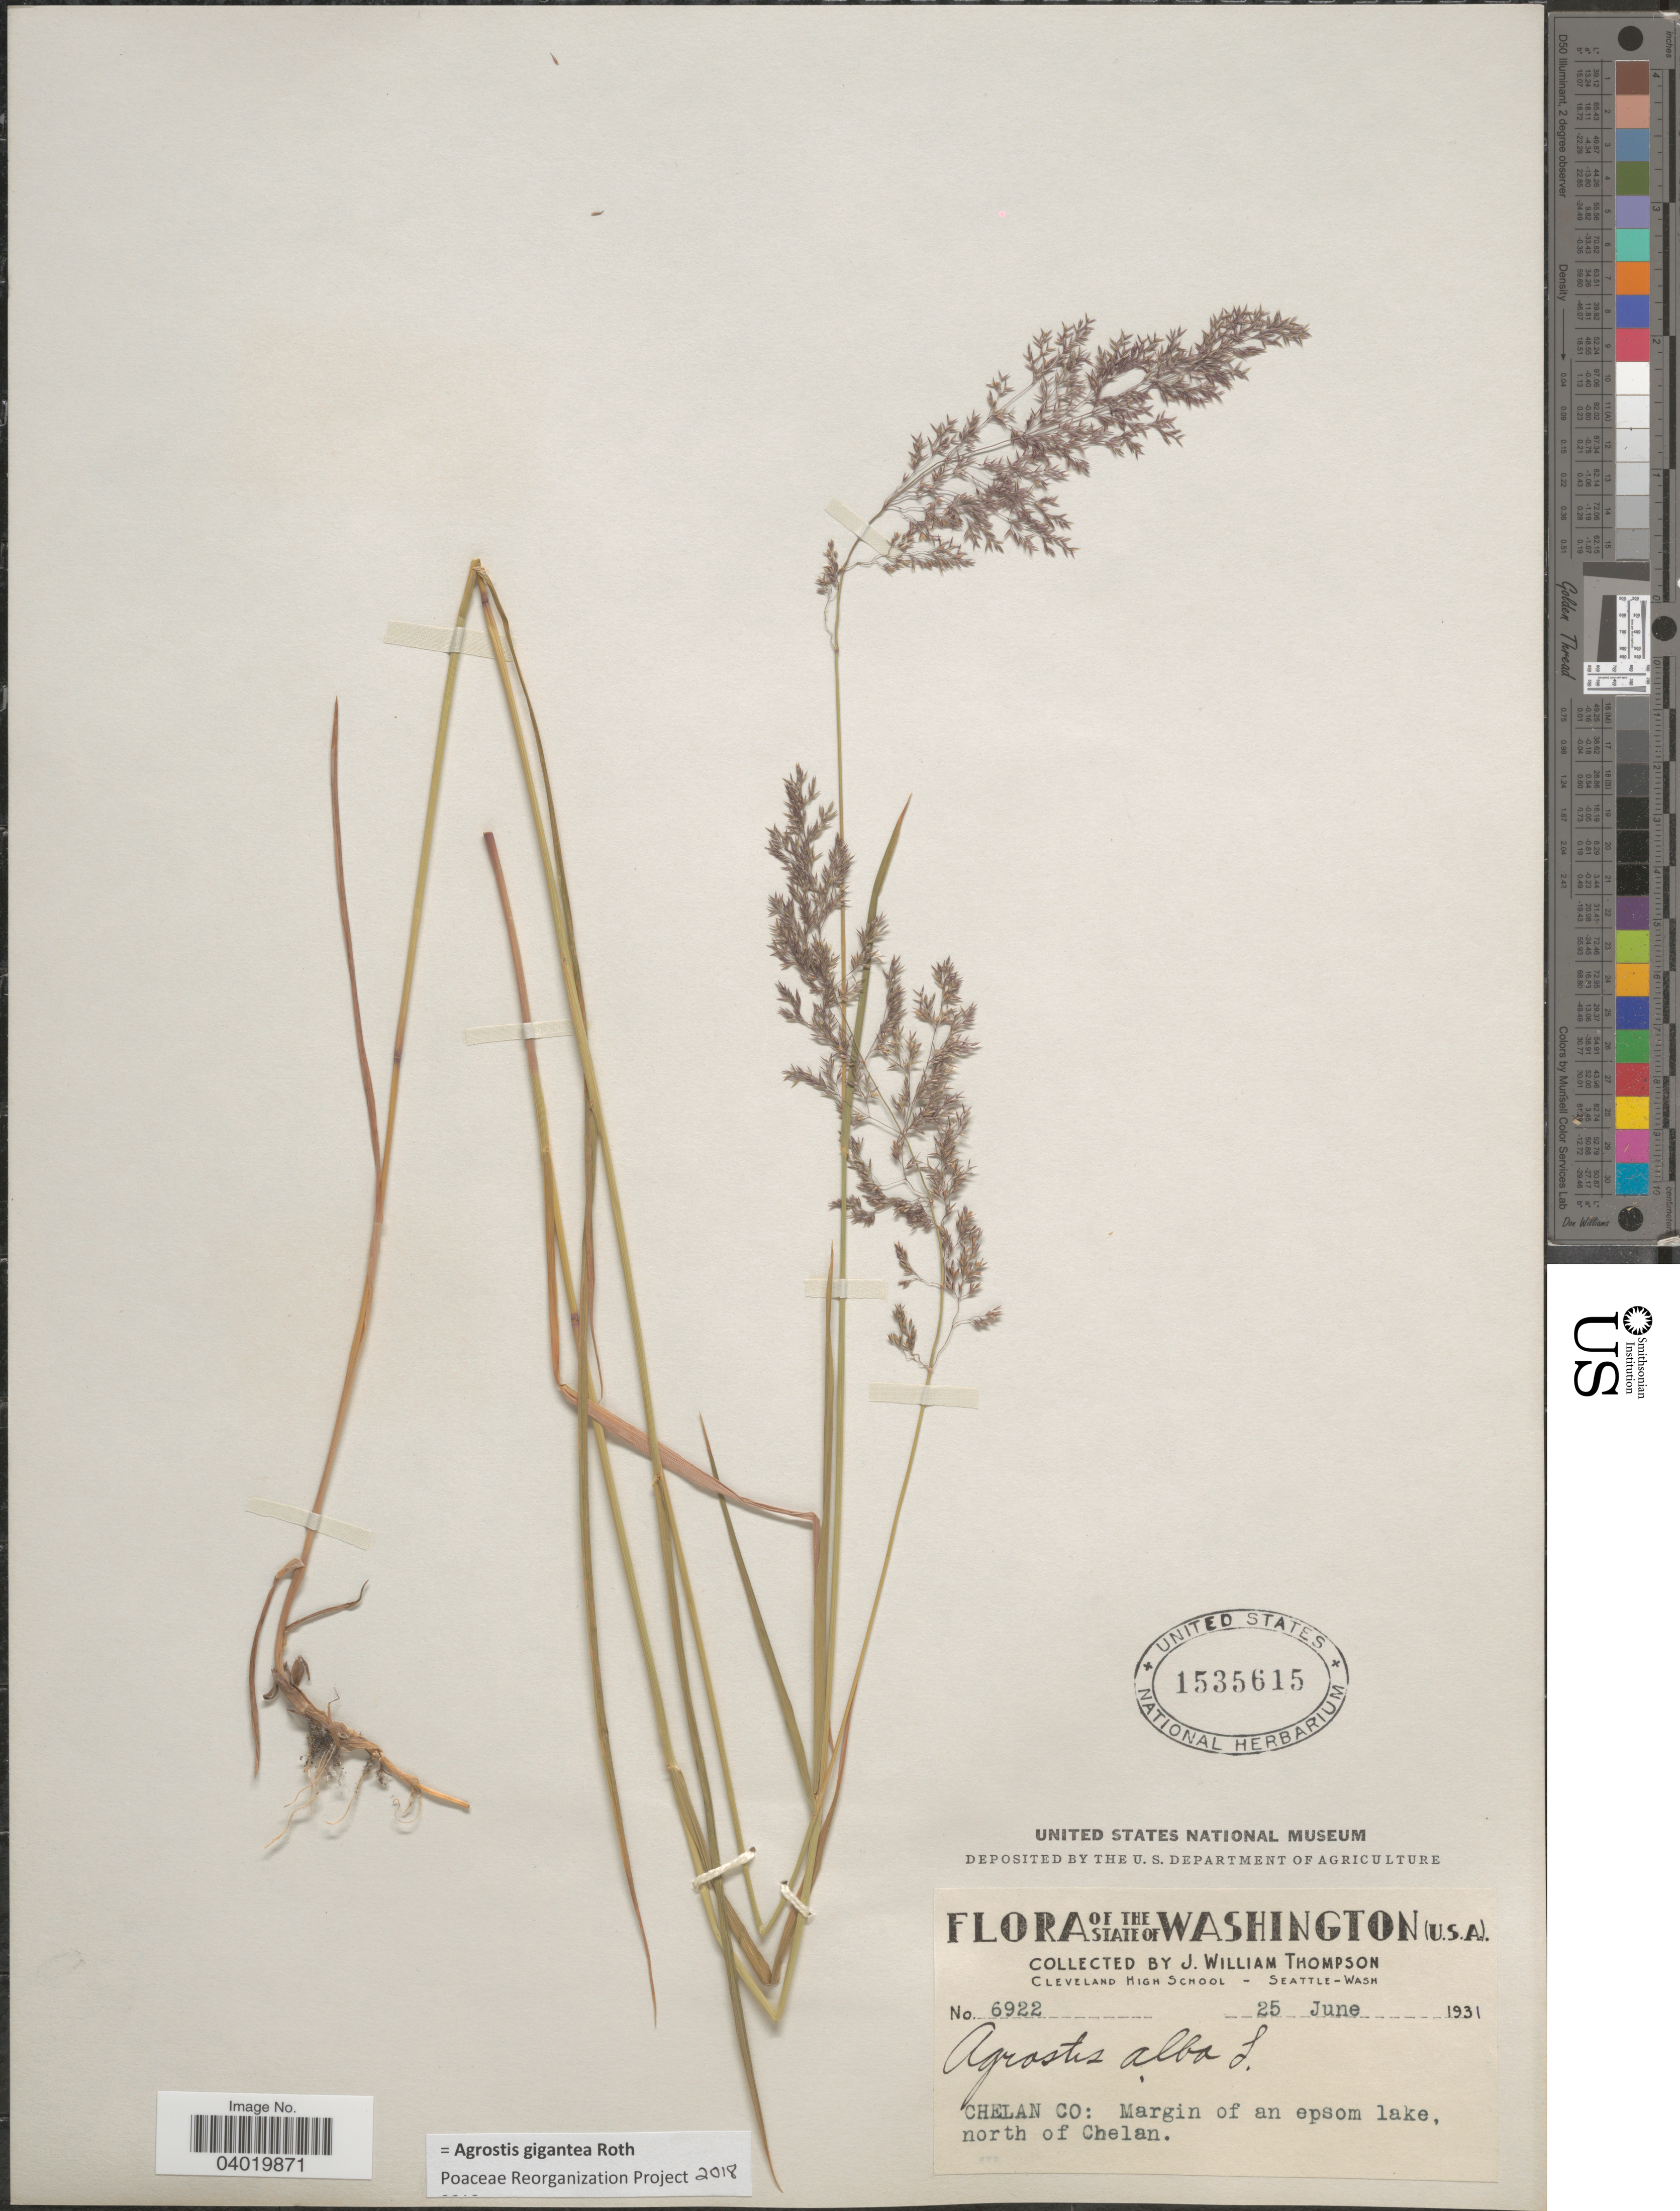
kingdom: Plantae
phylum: Tracheophyta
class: Liliopsida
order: Poales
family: Poaceae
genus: Agrostis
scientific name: Agrostis gigantea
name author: Roth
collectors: J. W. Thompson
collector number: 6922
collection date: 1931-06-25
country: United States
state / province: Washington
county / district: Chelan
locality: Chelan Co: Margin of an epsom lake, north of Chelan.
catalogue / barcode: US 1535615